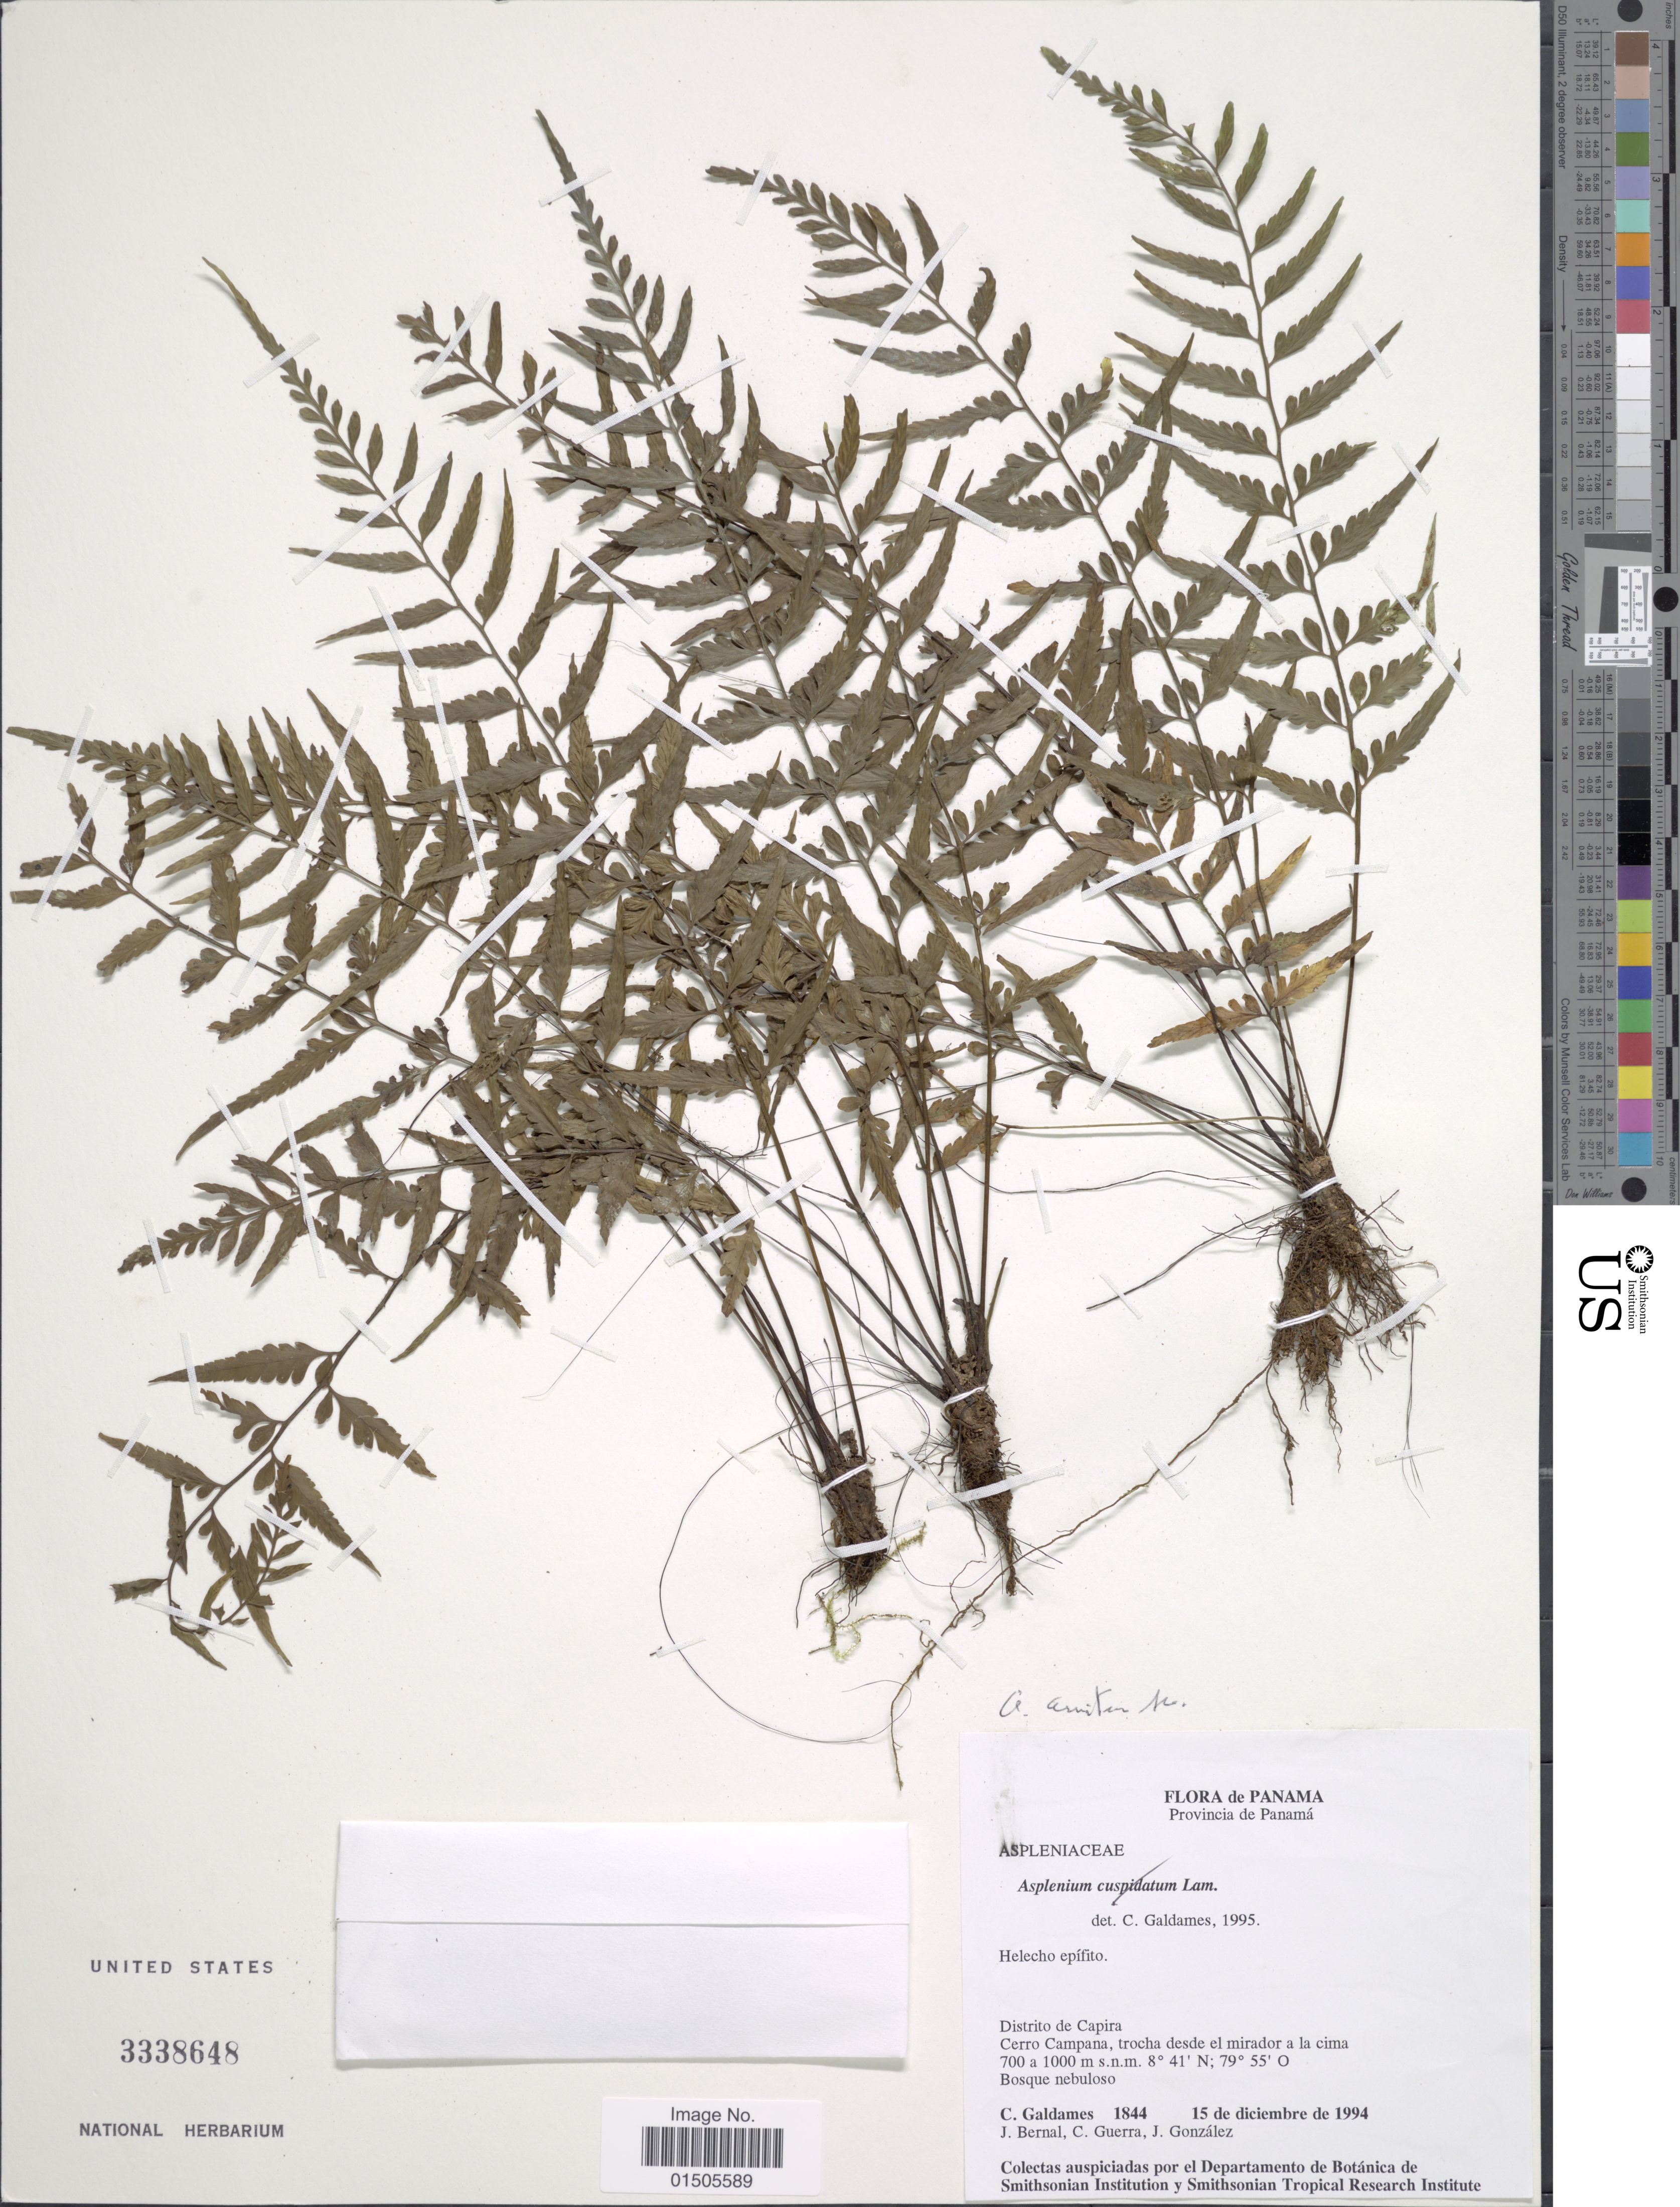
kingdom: Plantae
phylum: Tracheophyta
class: Polypodiopsida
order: Polypodiales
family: Aspleniaceae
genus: Asplenium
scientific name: Asplenium auritum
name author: Sw.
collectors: C. Galdames, J. Bernal, C. Guerra & J. Gonzalez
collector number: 1844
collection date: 1994-12-15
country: Panama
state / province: Panamá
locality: Distrito de Capira, Cerro Campana, trocha desde el mirador a la cima, Bosque Nebuloso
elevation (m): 700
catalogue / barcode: US 3338648